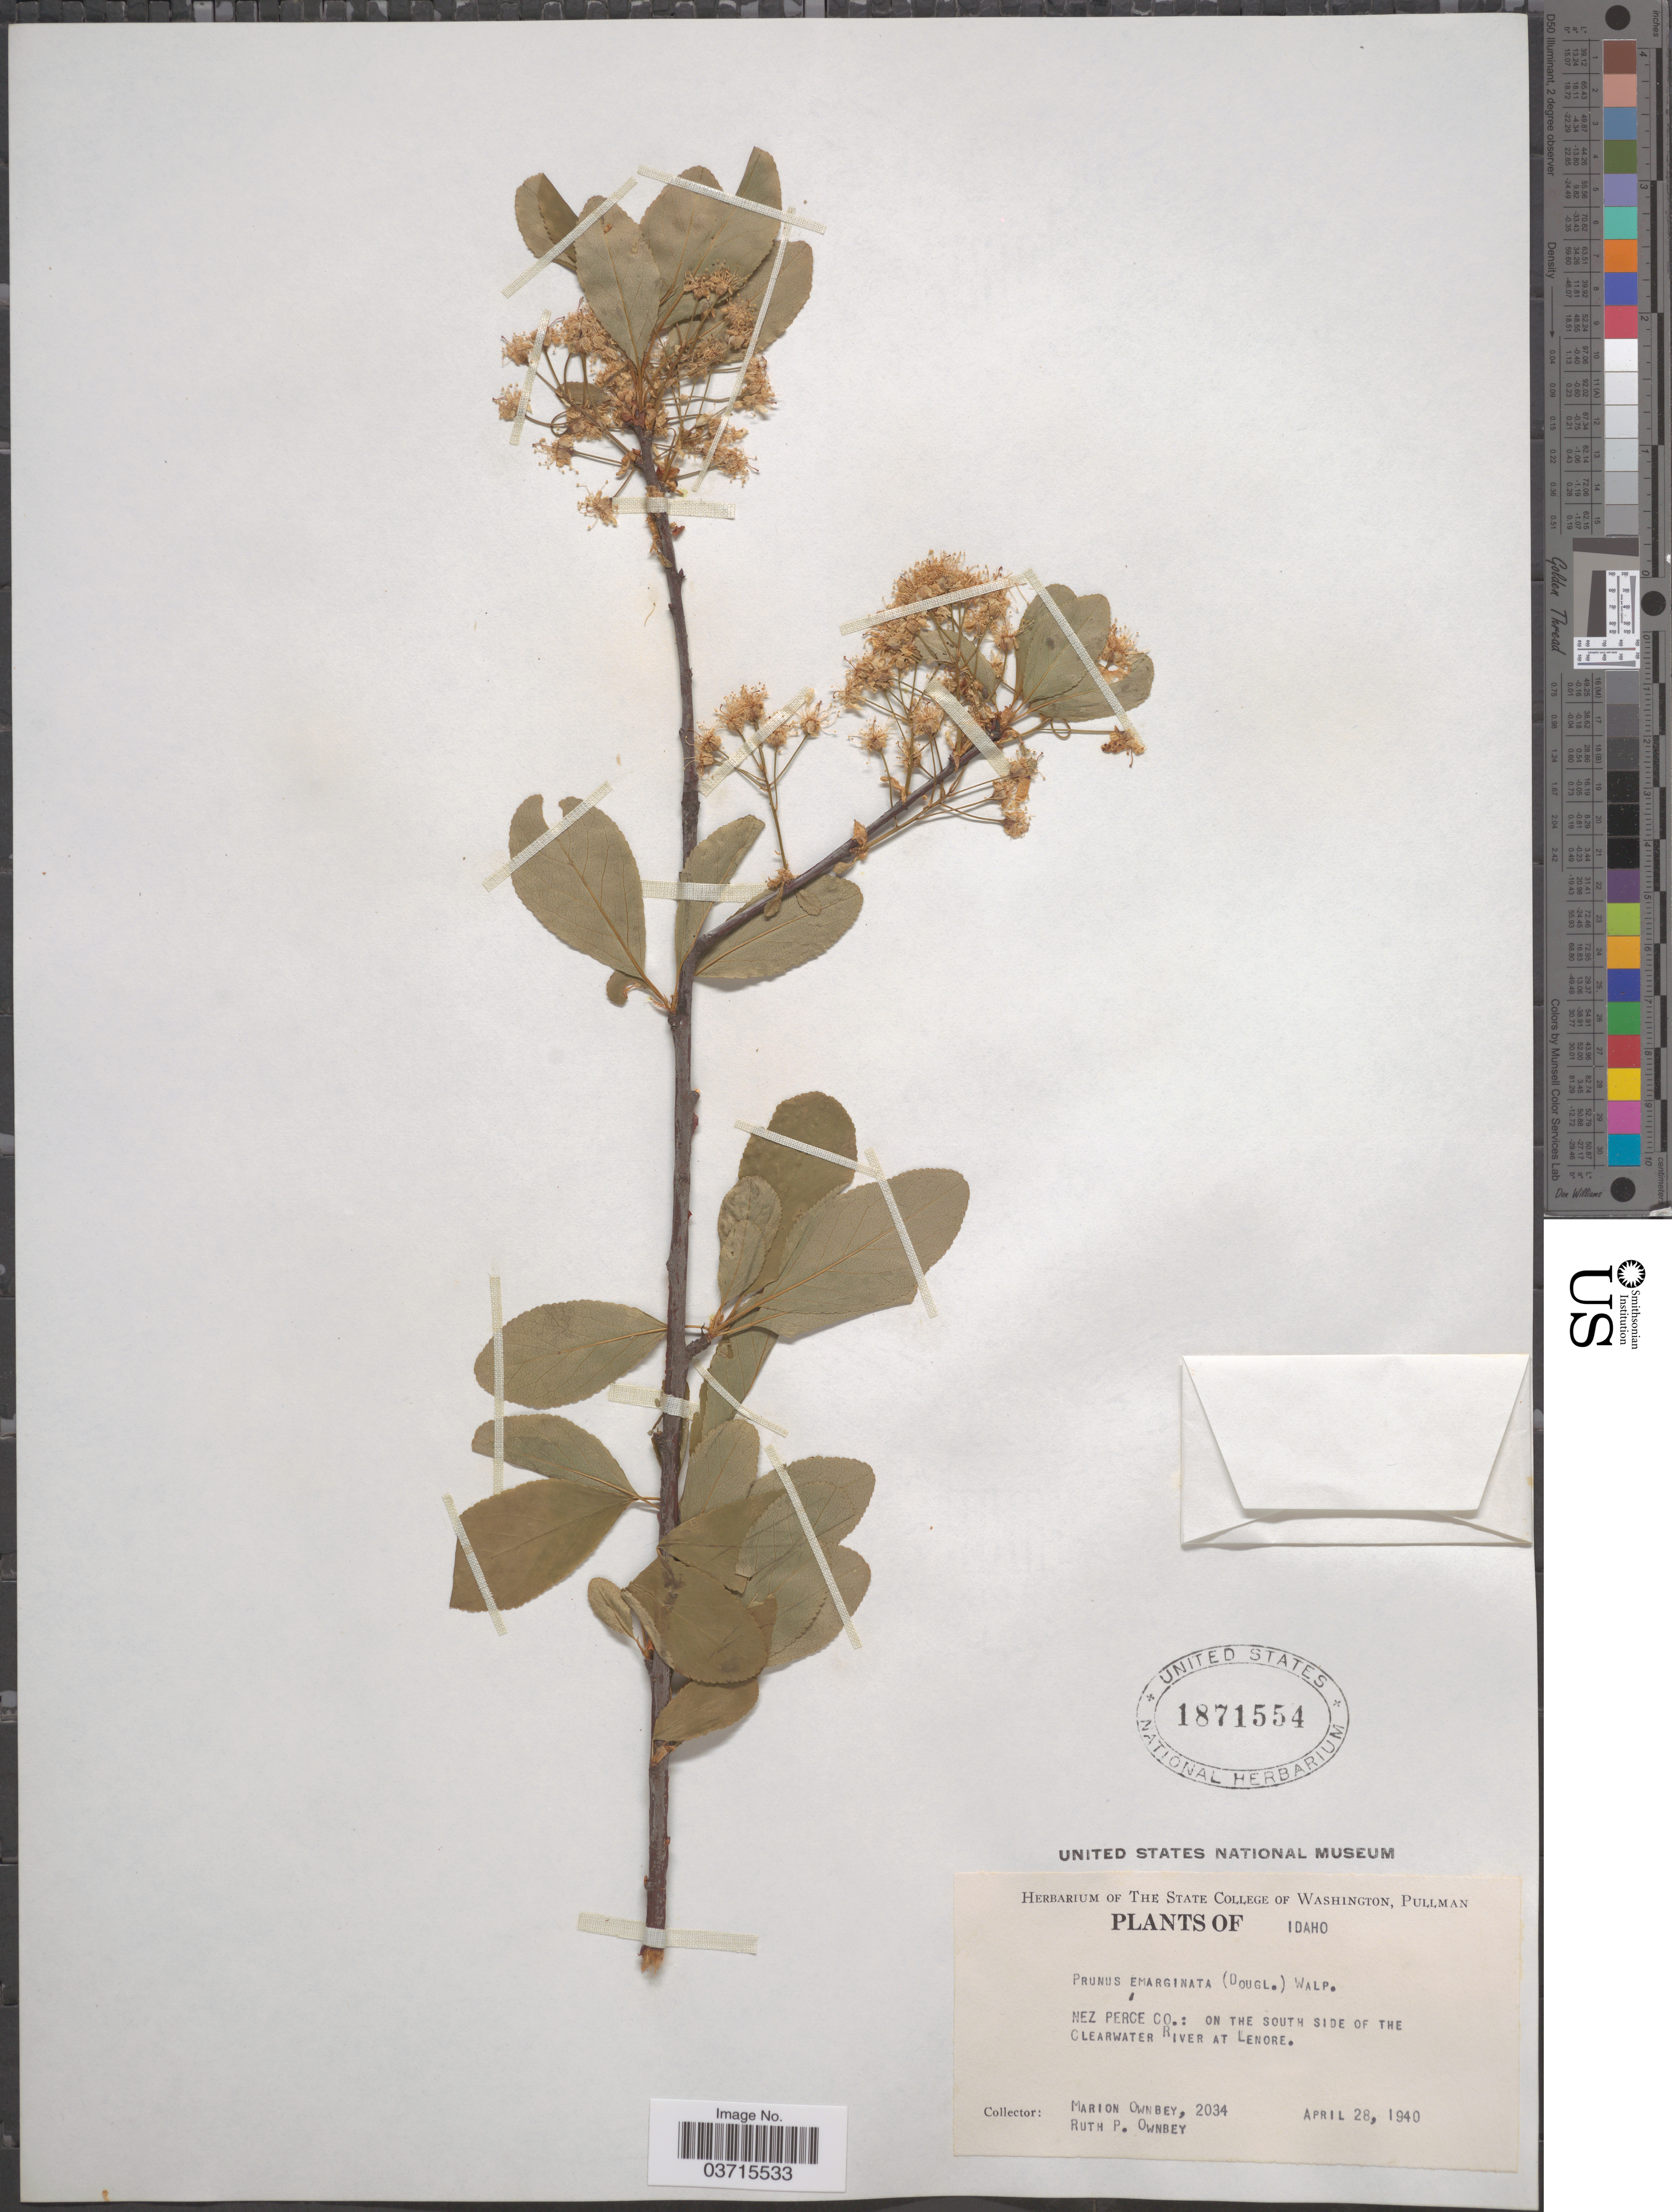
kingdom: Plantae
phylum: Tracheophyta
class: Magnoliopsida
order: Rosales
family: Rosaceae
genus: Prunus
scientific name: Prunus emarginata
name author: (Douglas ex Hook.) Eaton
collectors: M. Ownbey & R. Ownbey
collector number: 2034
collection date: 1940-04-28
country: United States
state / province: Idaho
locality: Nez Perce Co.: on the south side of The Clearwater River at Lenore.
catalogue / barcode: US 1871554